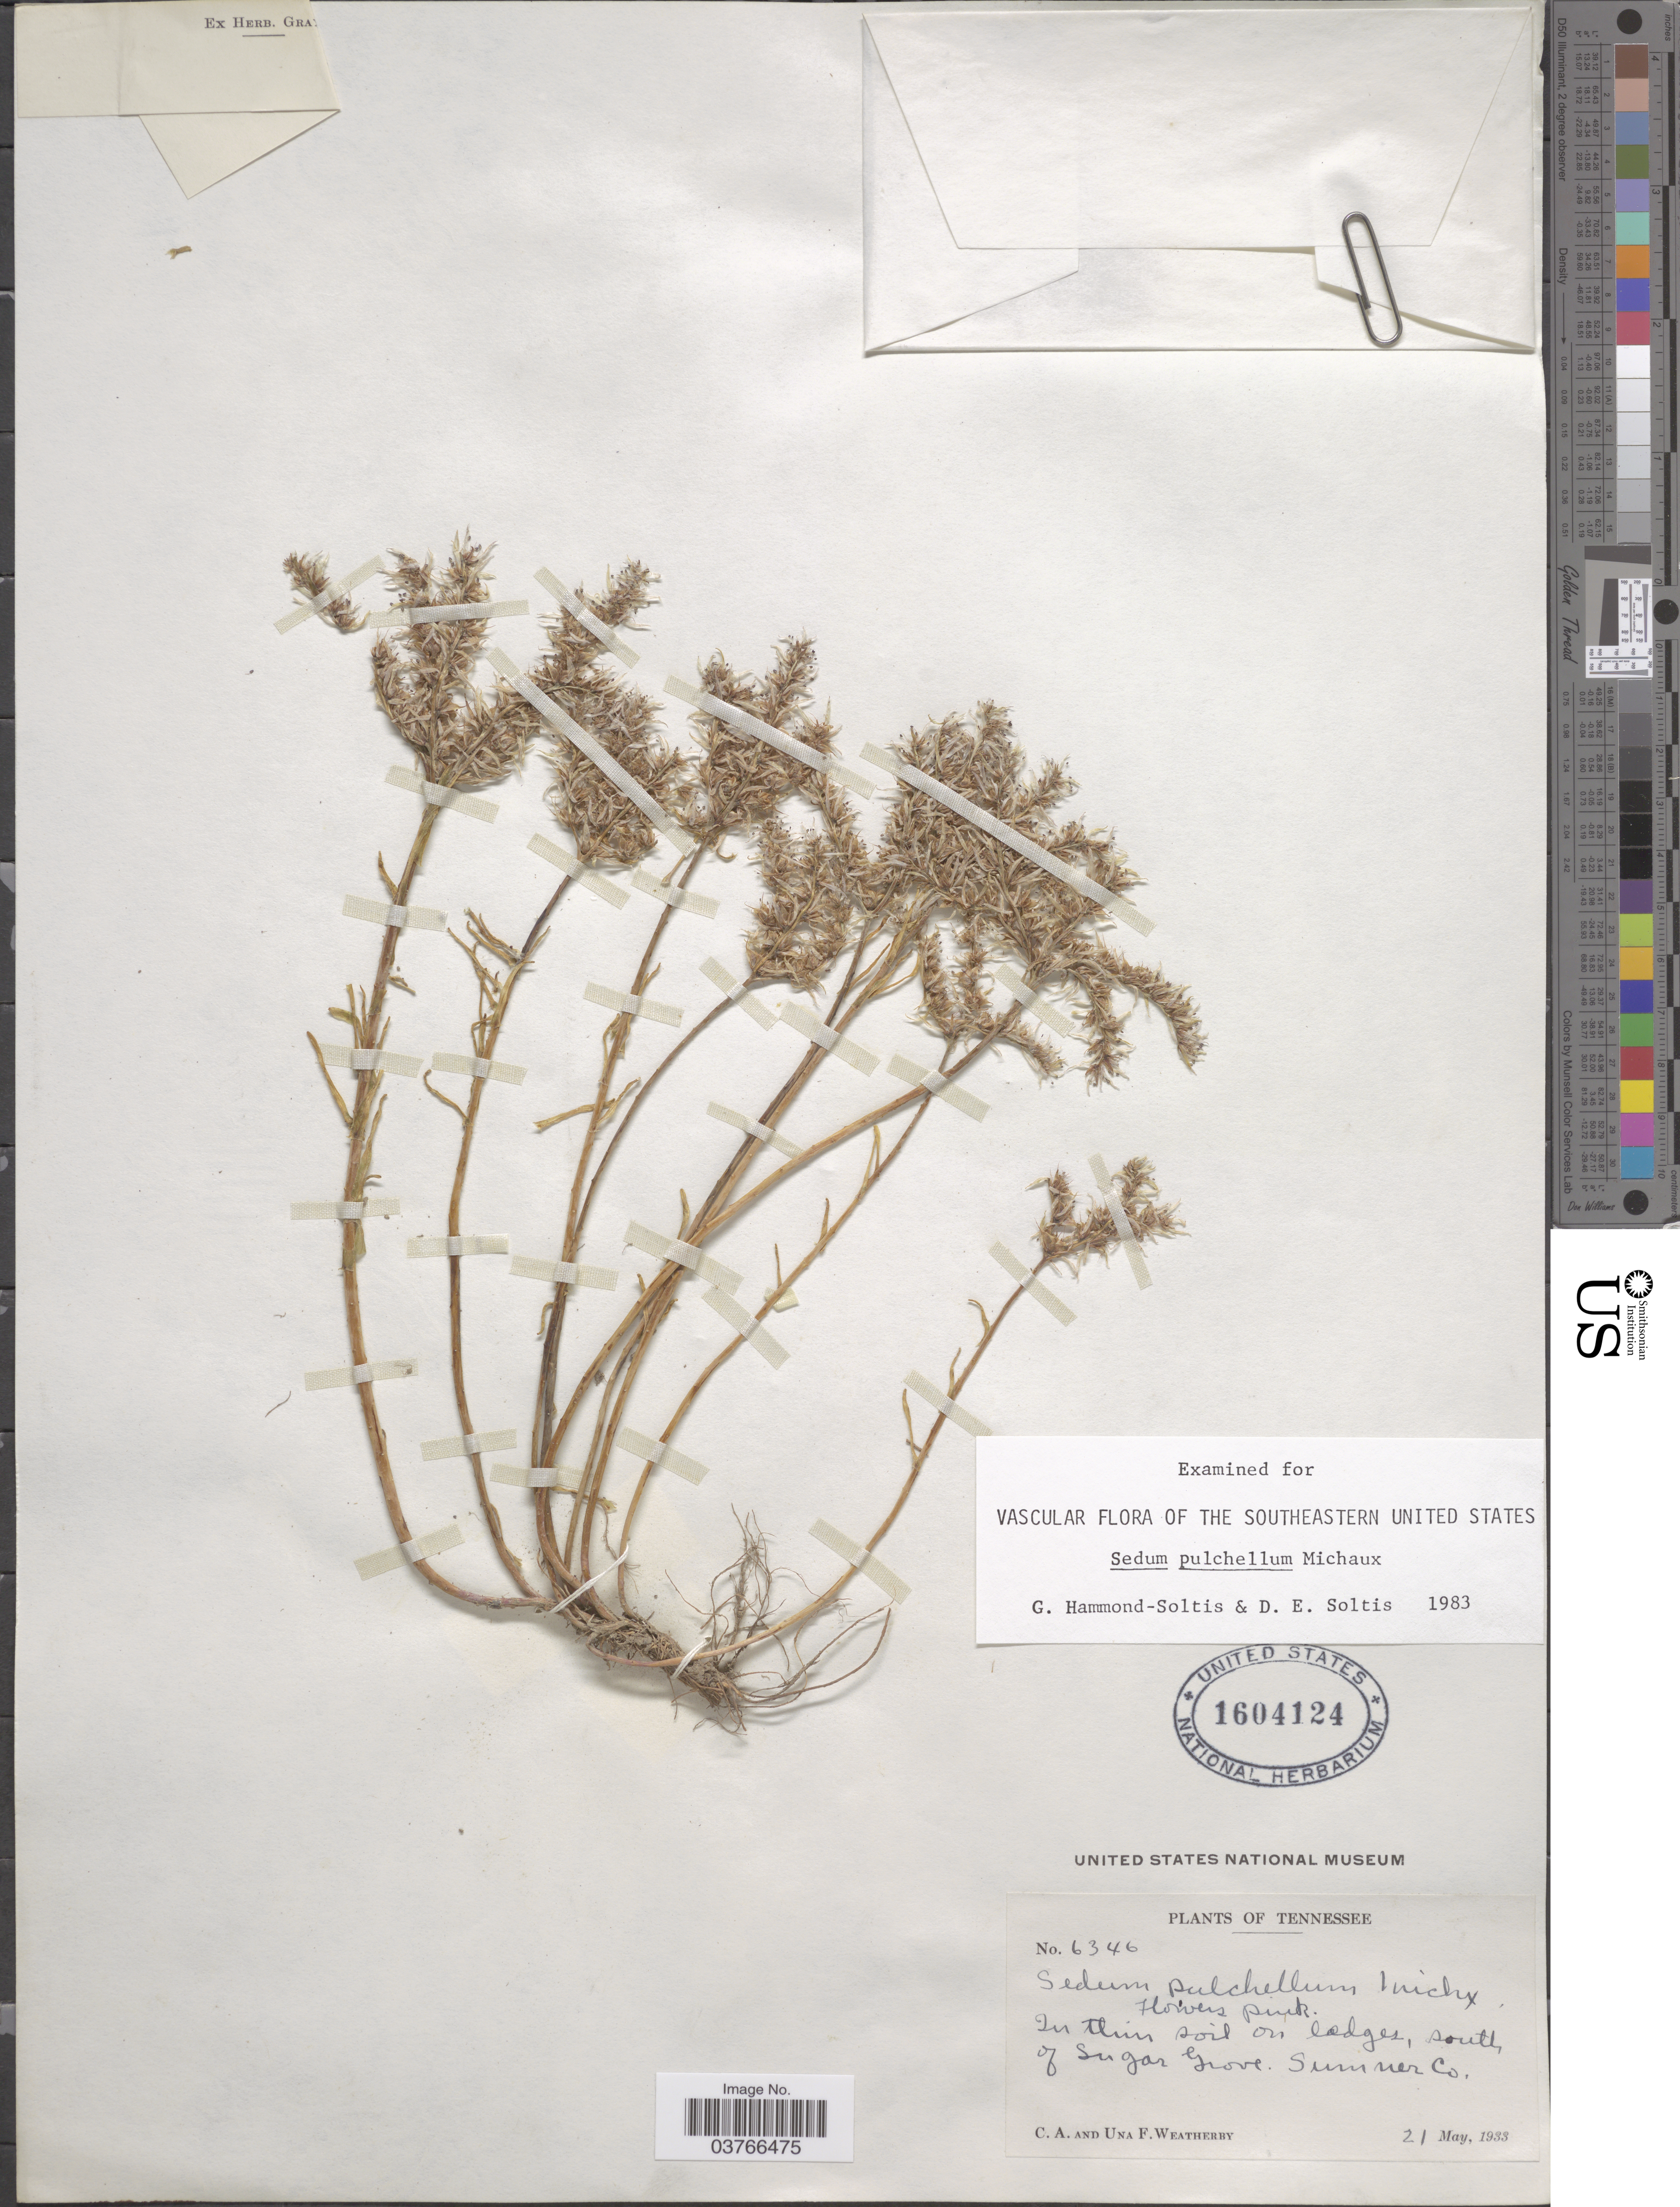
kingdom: Plantae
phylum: Tracheophyta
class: Magnoliopsida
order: Saxifragales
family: Crassulaceae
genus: Sedum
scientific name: Sedum pulchellum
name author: Michx.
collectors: C. A. Weatherby & U. Weatherby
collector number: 6346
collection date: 1933-05-21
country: United States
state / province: Tennessee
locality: South of Sugar Grove. Summer Co.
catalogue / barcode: US 1604124